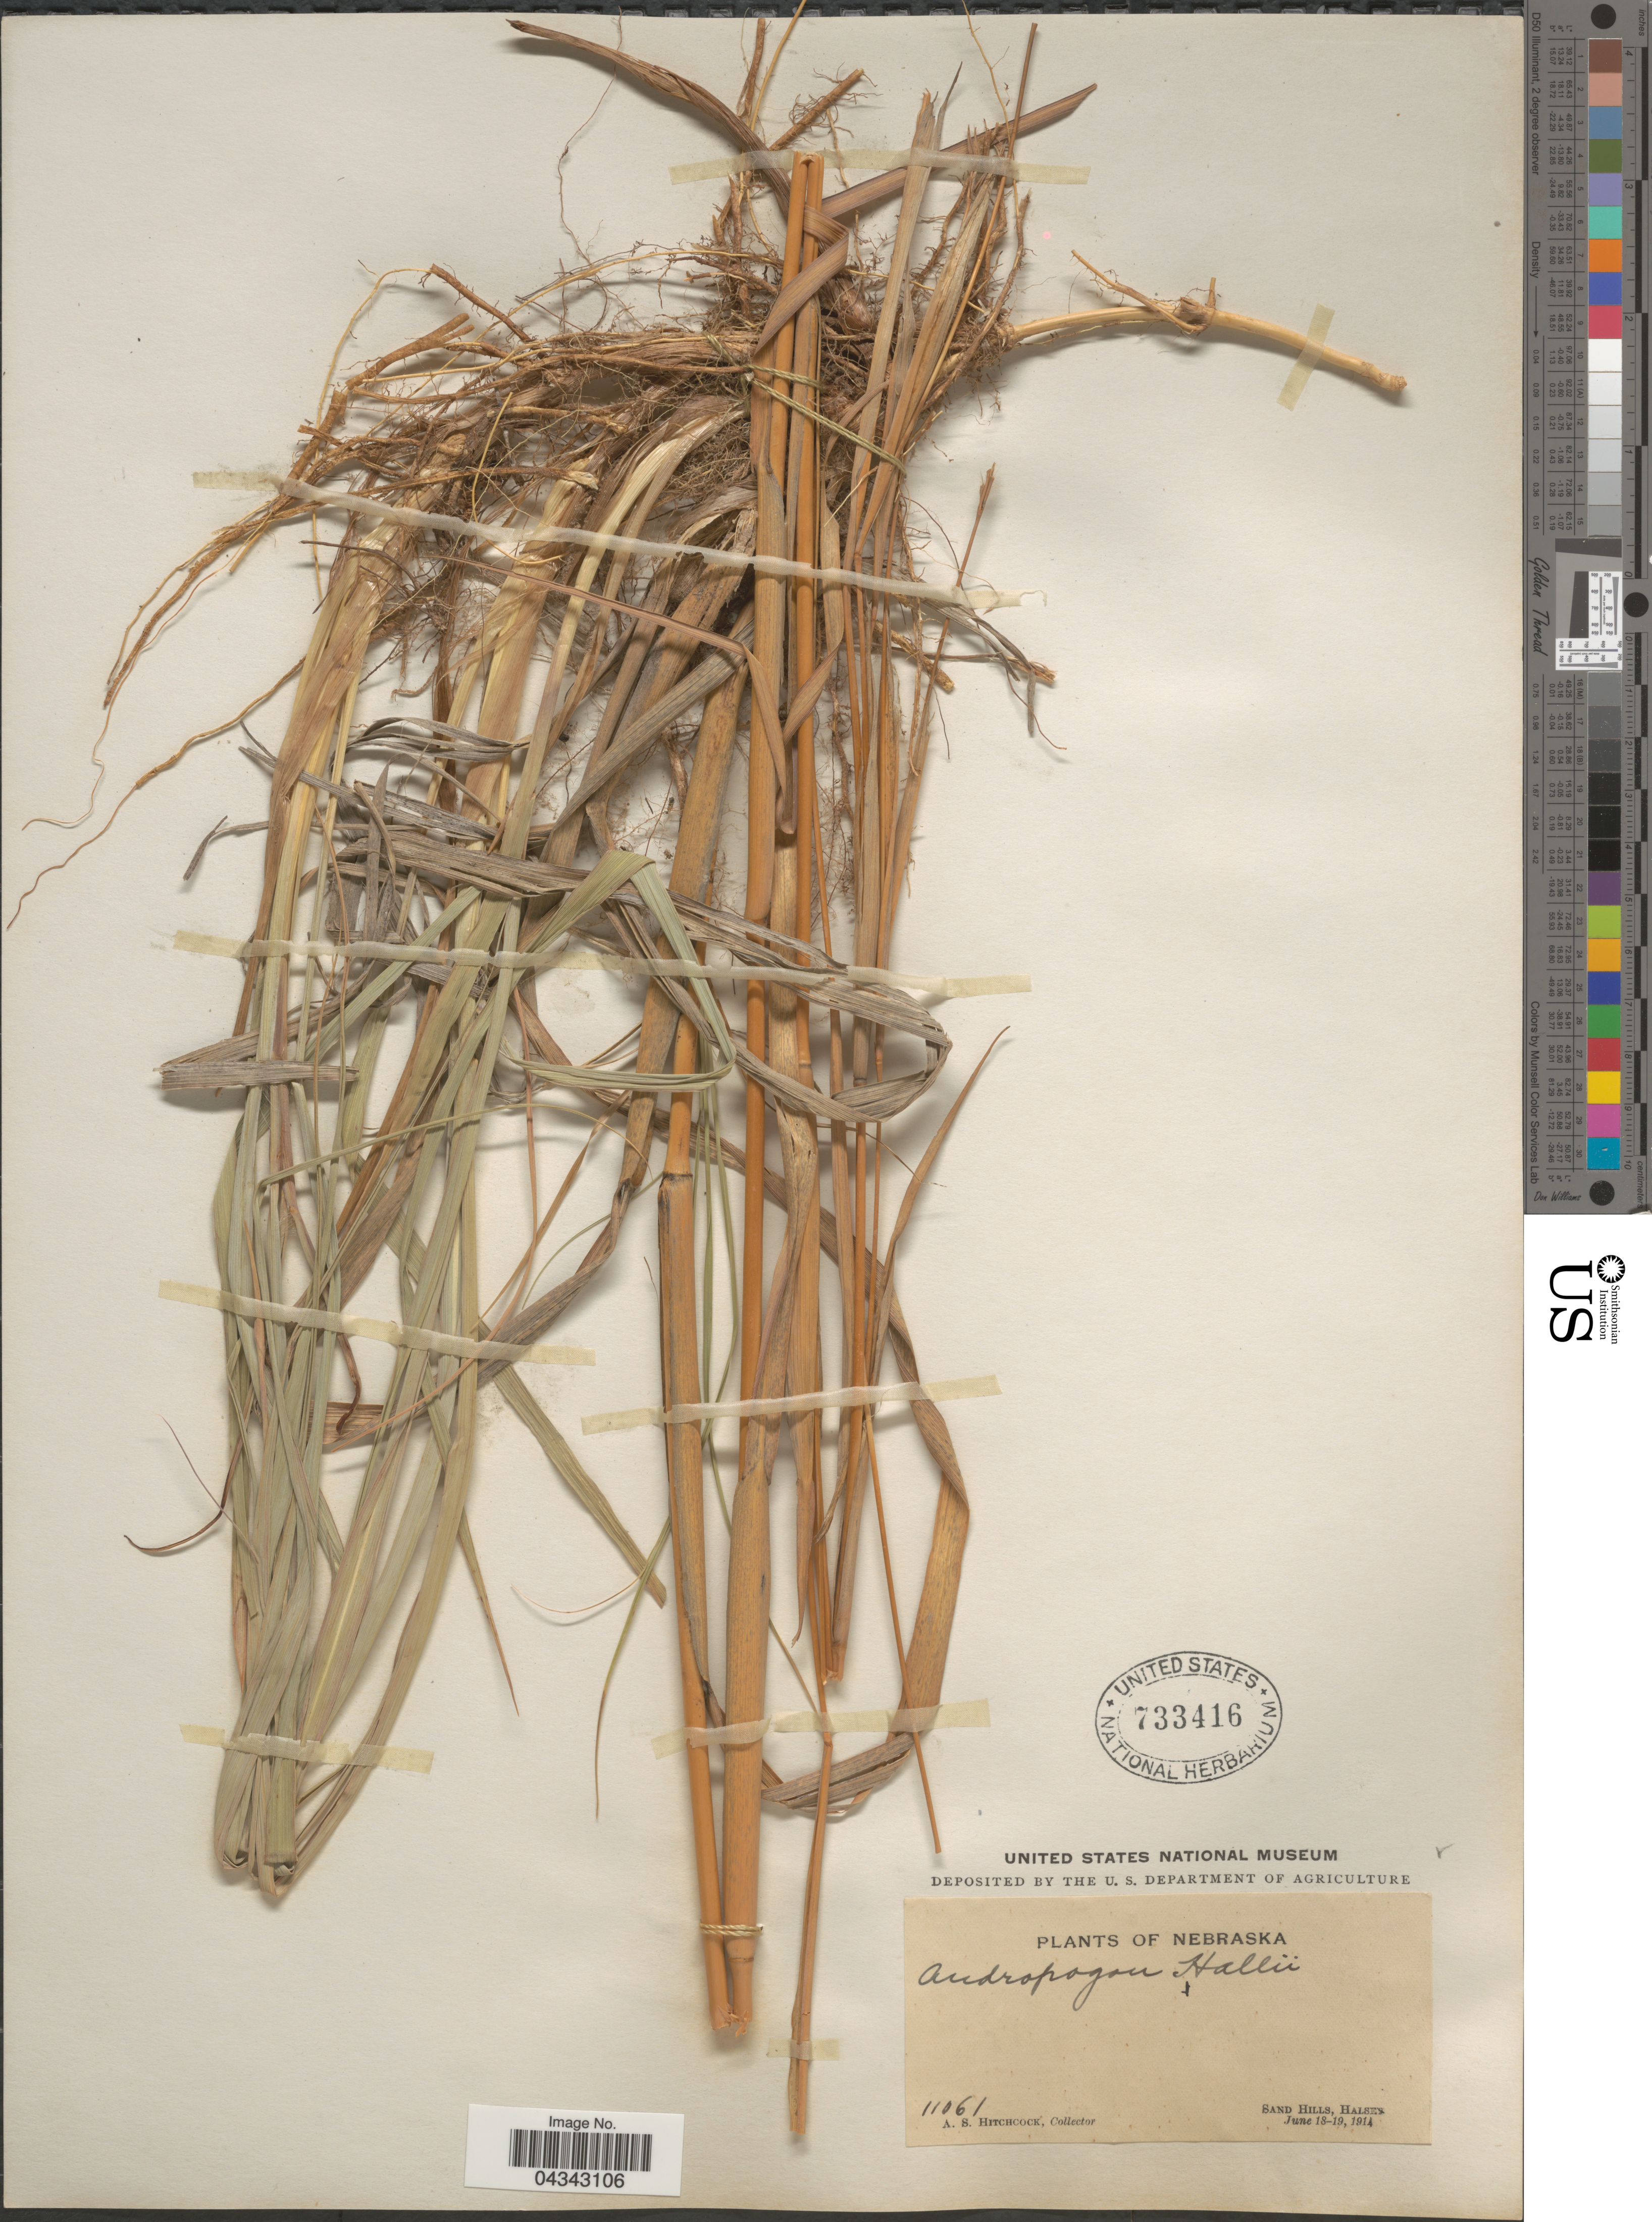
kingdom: Plantae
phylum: Tracheophyta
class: Liliopsida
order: Poales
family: Poaceae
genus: Andropogon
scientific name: Andropogon gerardii subsp. hallii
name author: (Hack.) Wipff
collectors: A. S. Hitchcock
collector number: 11061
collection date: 1914-06-18/1914-06-19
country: United States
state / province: Nebraska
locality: Sand Hills, Halsey.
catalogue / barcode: US 733416